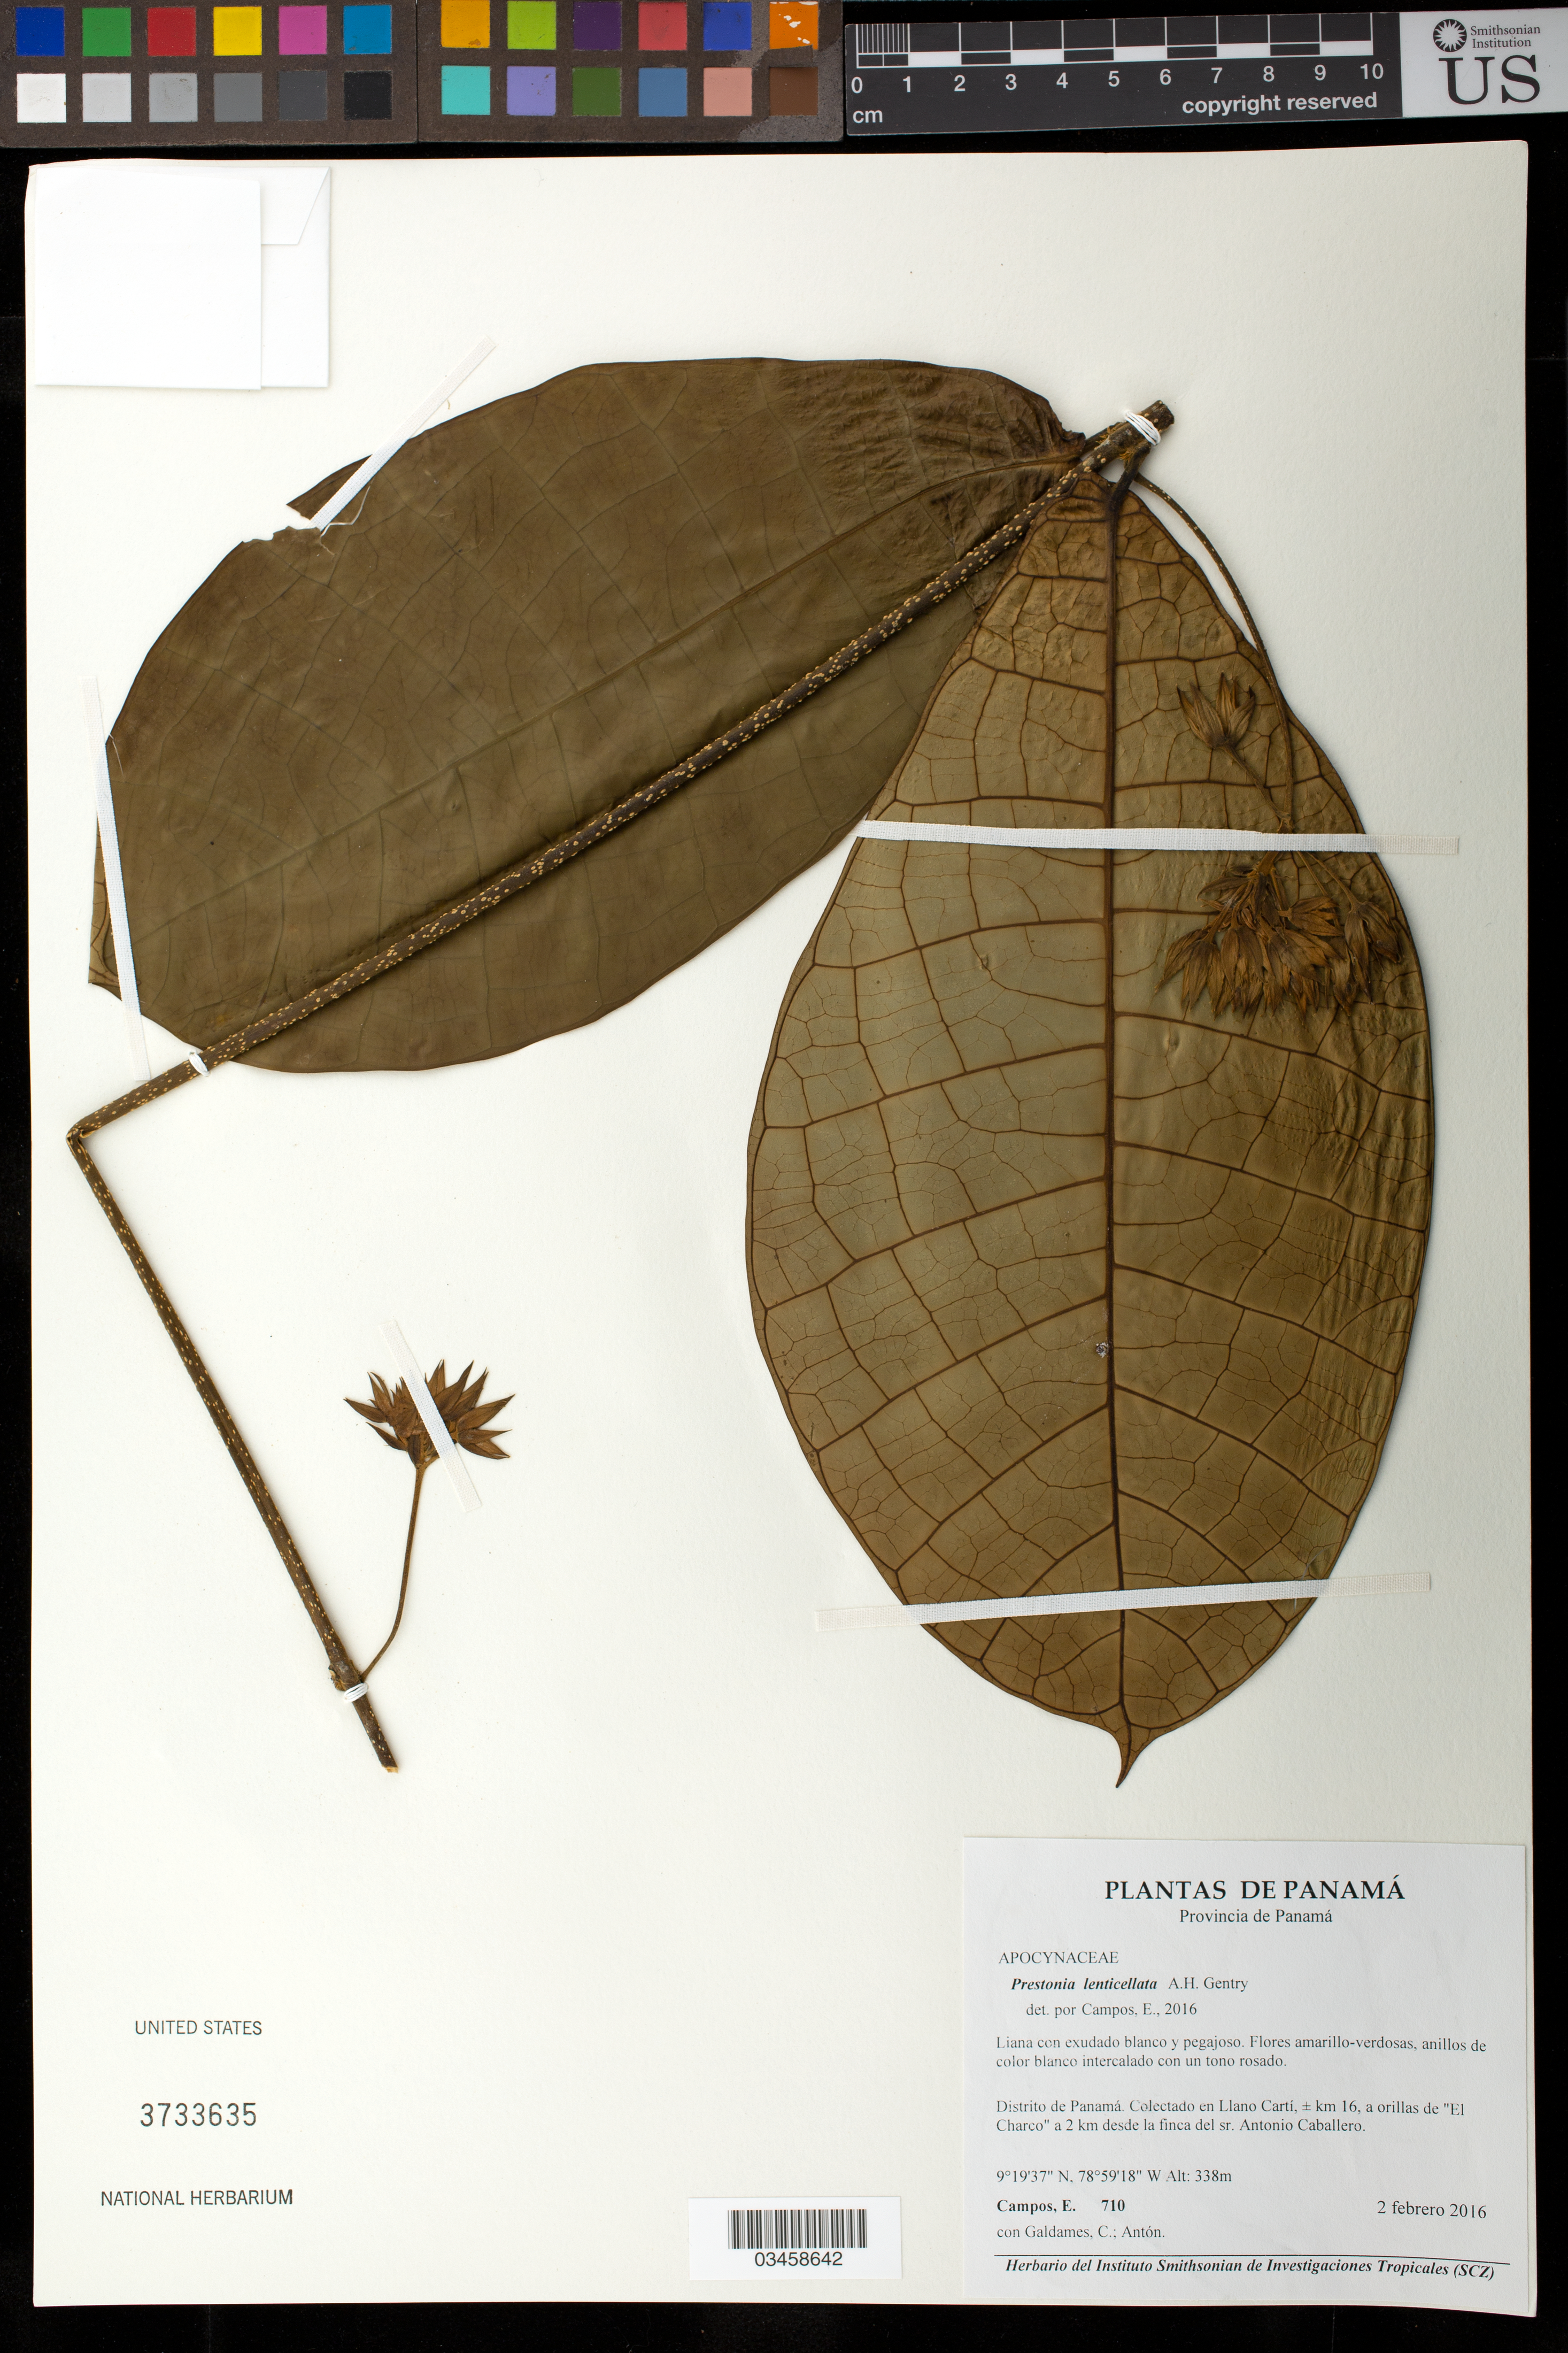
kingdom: Plantae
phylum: Tracheophyta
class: Magnoliopsida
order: Gentianales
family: Apocynaceae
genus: Prestonia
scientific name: Prestonia lenticellata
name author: A.H. Gentry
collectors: E. Campos, C. Galdames & -. Anton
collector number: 710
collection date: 2016-02-02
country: Panama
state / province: Panamá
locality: Llano Carti, km 16, a orillas de "El Charco a 2 km desde la finca del sr. Antonio Caballero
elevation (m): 338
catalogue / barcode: US 3733635